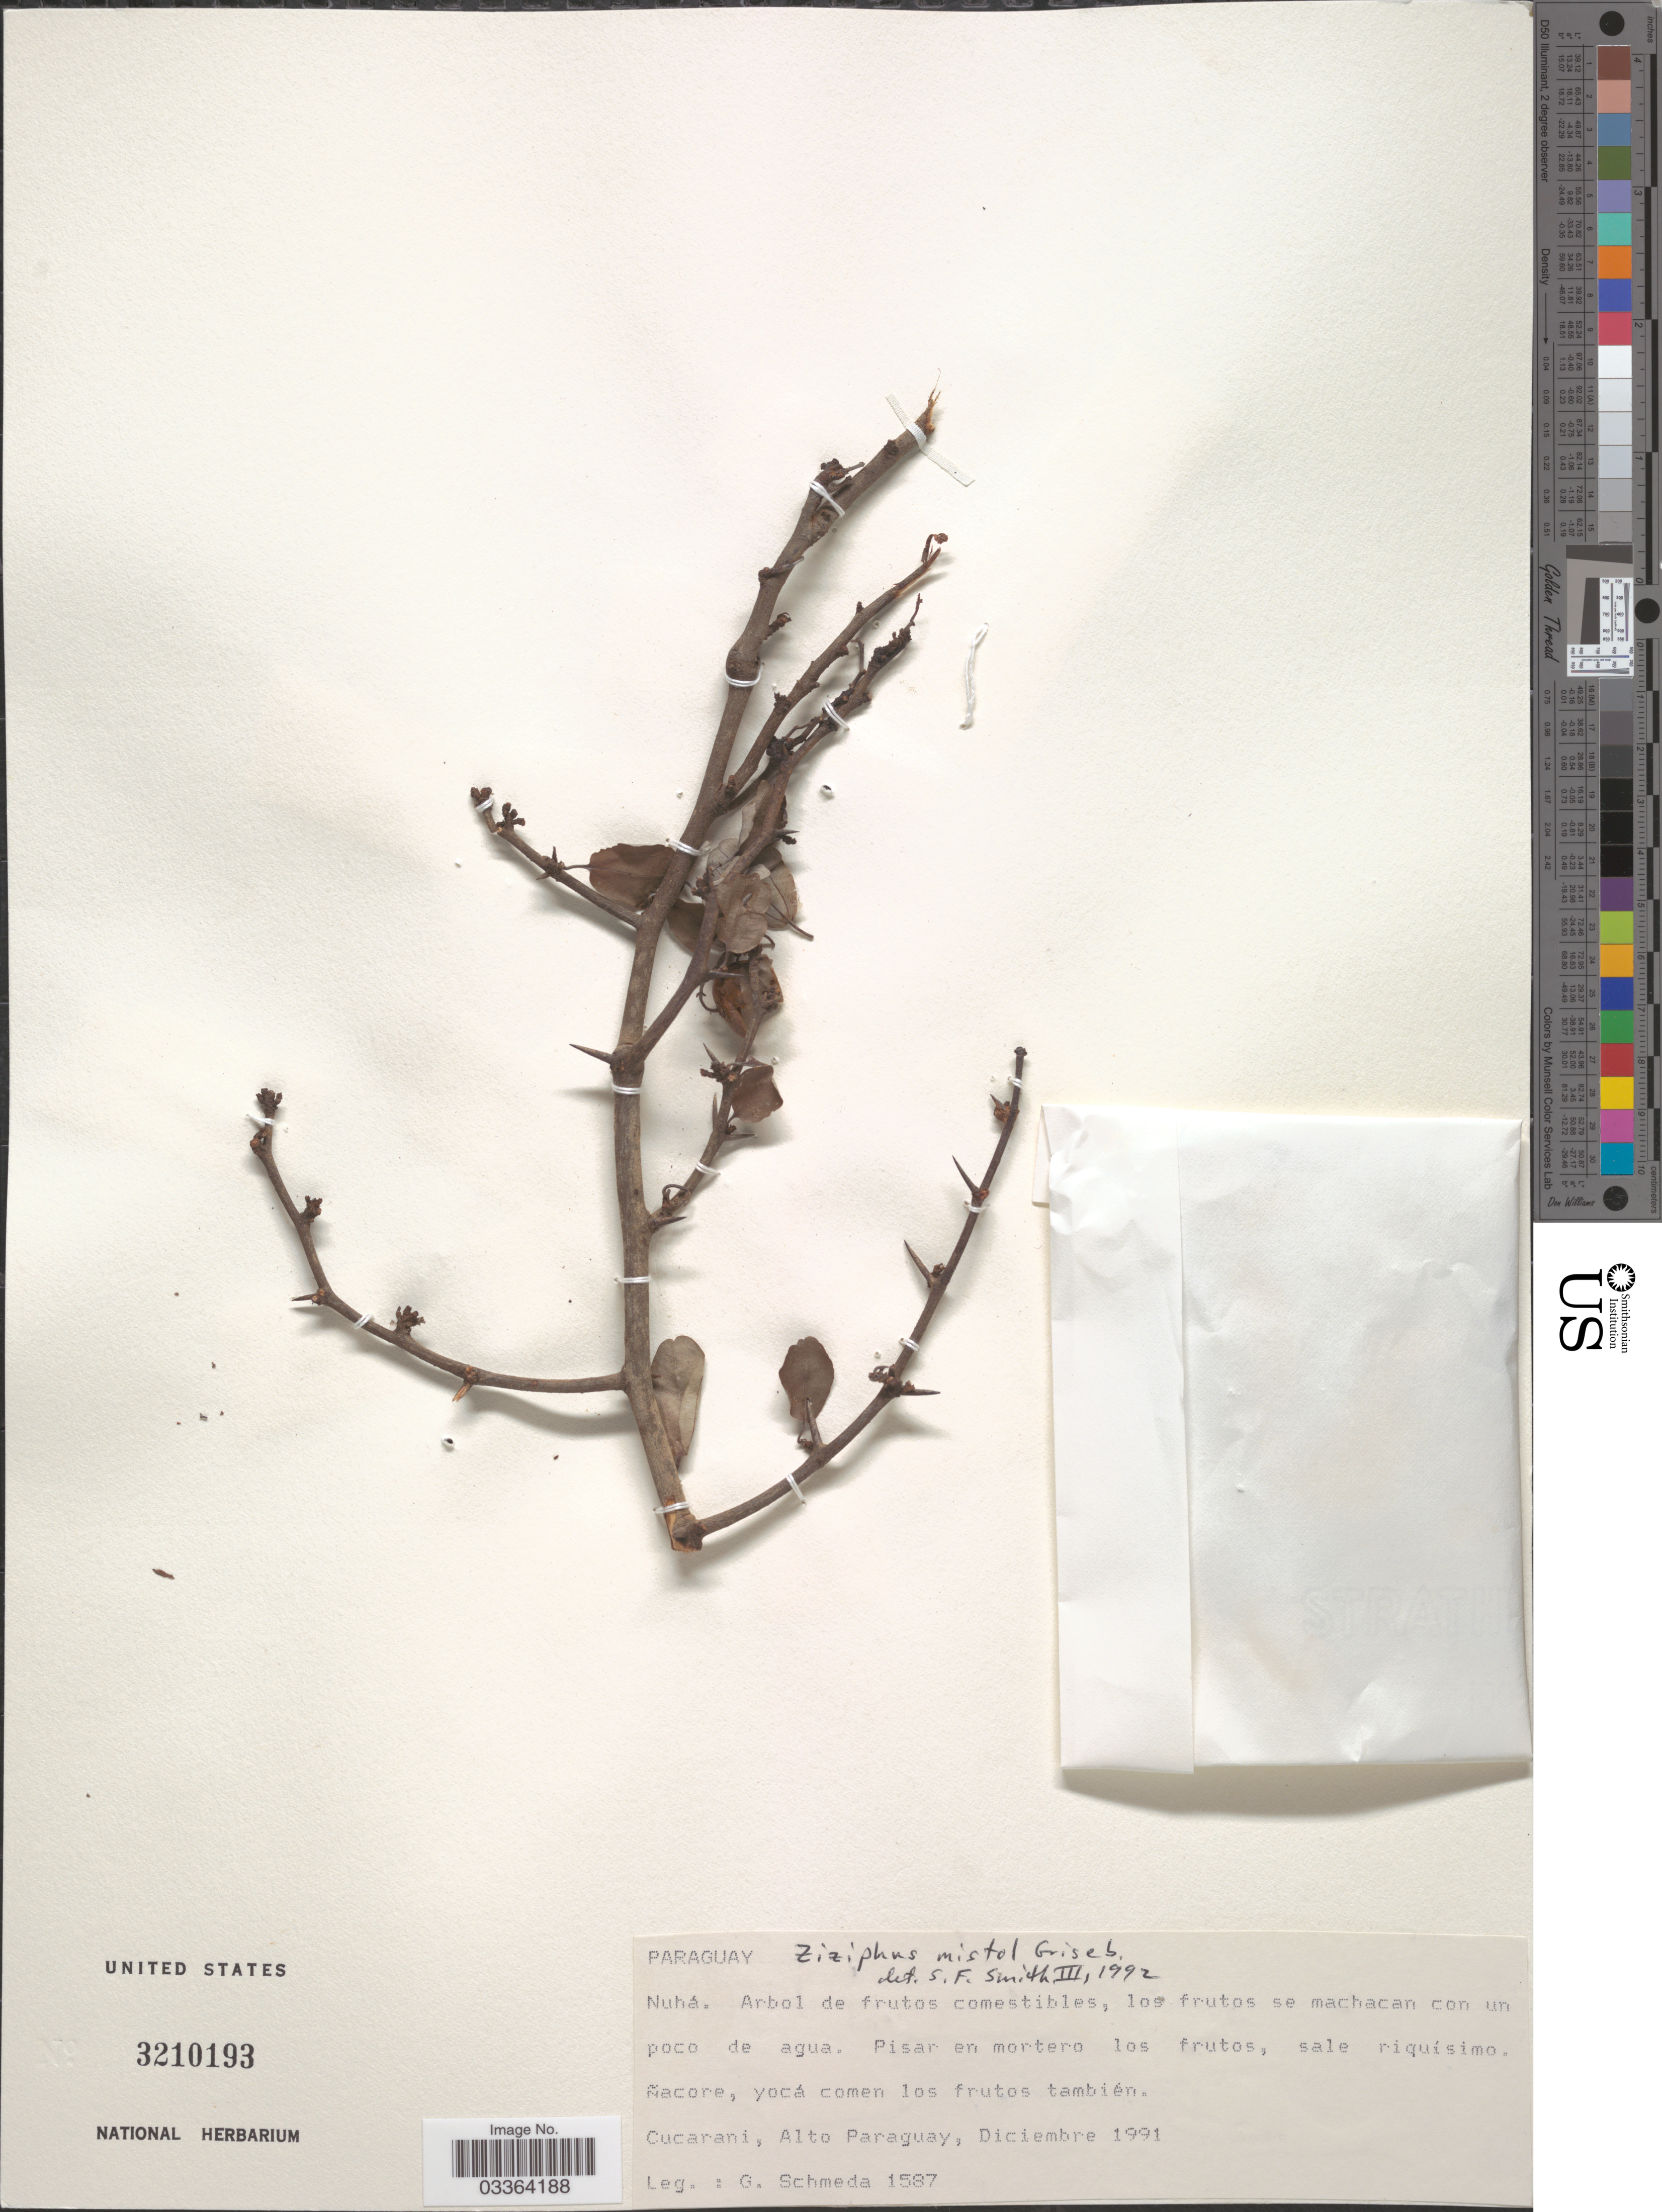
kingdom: Plantae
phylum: Tracheophyta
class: Magnoliopsida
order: Rosales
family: Rhamnaceae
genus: Sarcomphalus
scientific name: Sarcomphalus mistol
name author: (Griseb.) Hauenschild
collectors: G. Schmeda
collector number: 1587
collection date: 1991-12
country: Paraguay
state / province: Alto Paraguay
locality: Cucarani.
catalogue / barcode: US 3210193